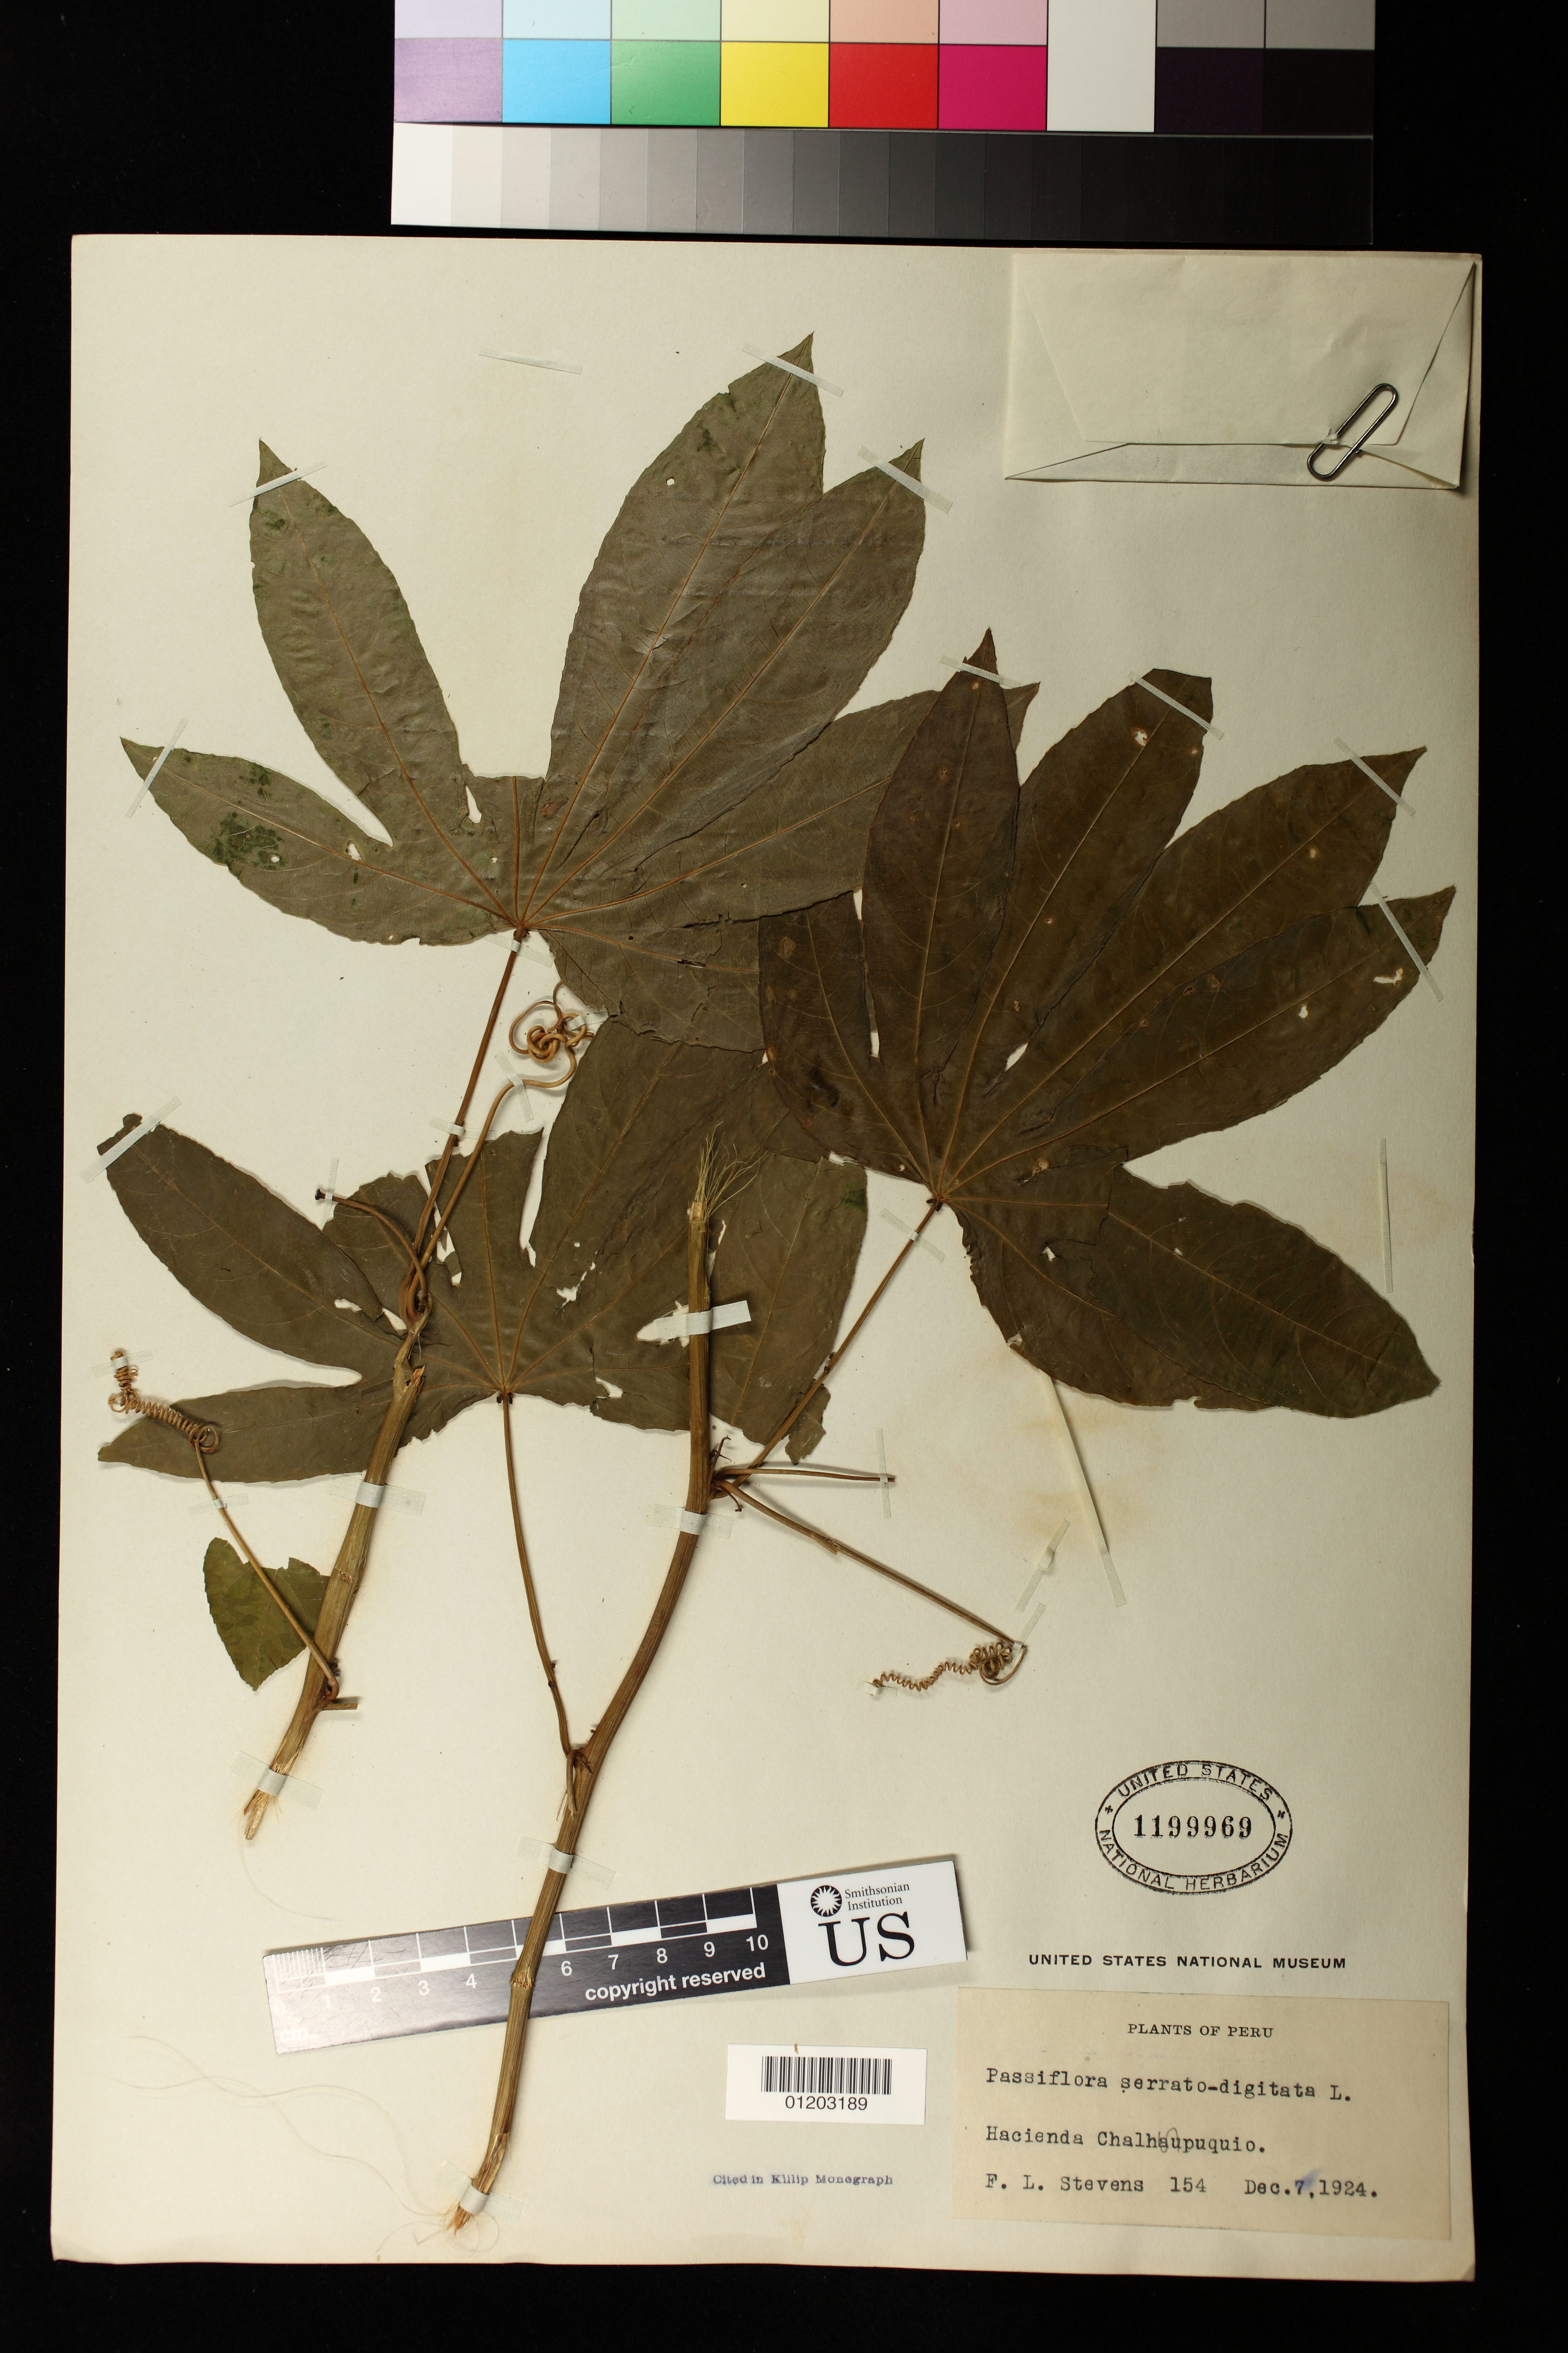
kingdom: Plantae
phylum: Tracheophyta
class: Magnoliopsida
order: Malpighiales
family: Passifloraceae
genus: Passiflora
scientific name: Passiflora serratodigitata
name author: L.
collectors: F. L. Stevens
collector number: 154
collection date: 1924-12-07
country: Peru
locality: Hacienda Chalhaupuquio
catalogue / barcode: US 1199969